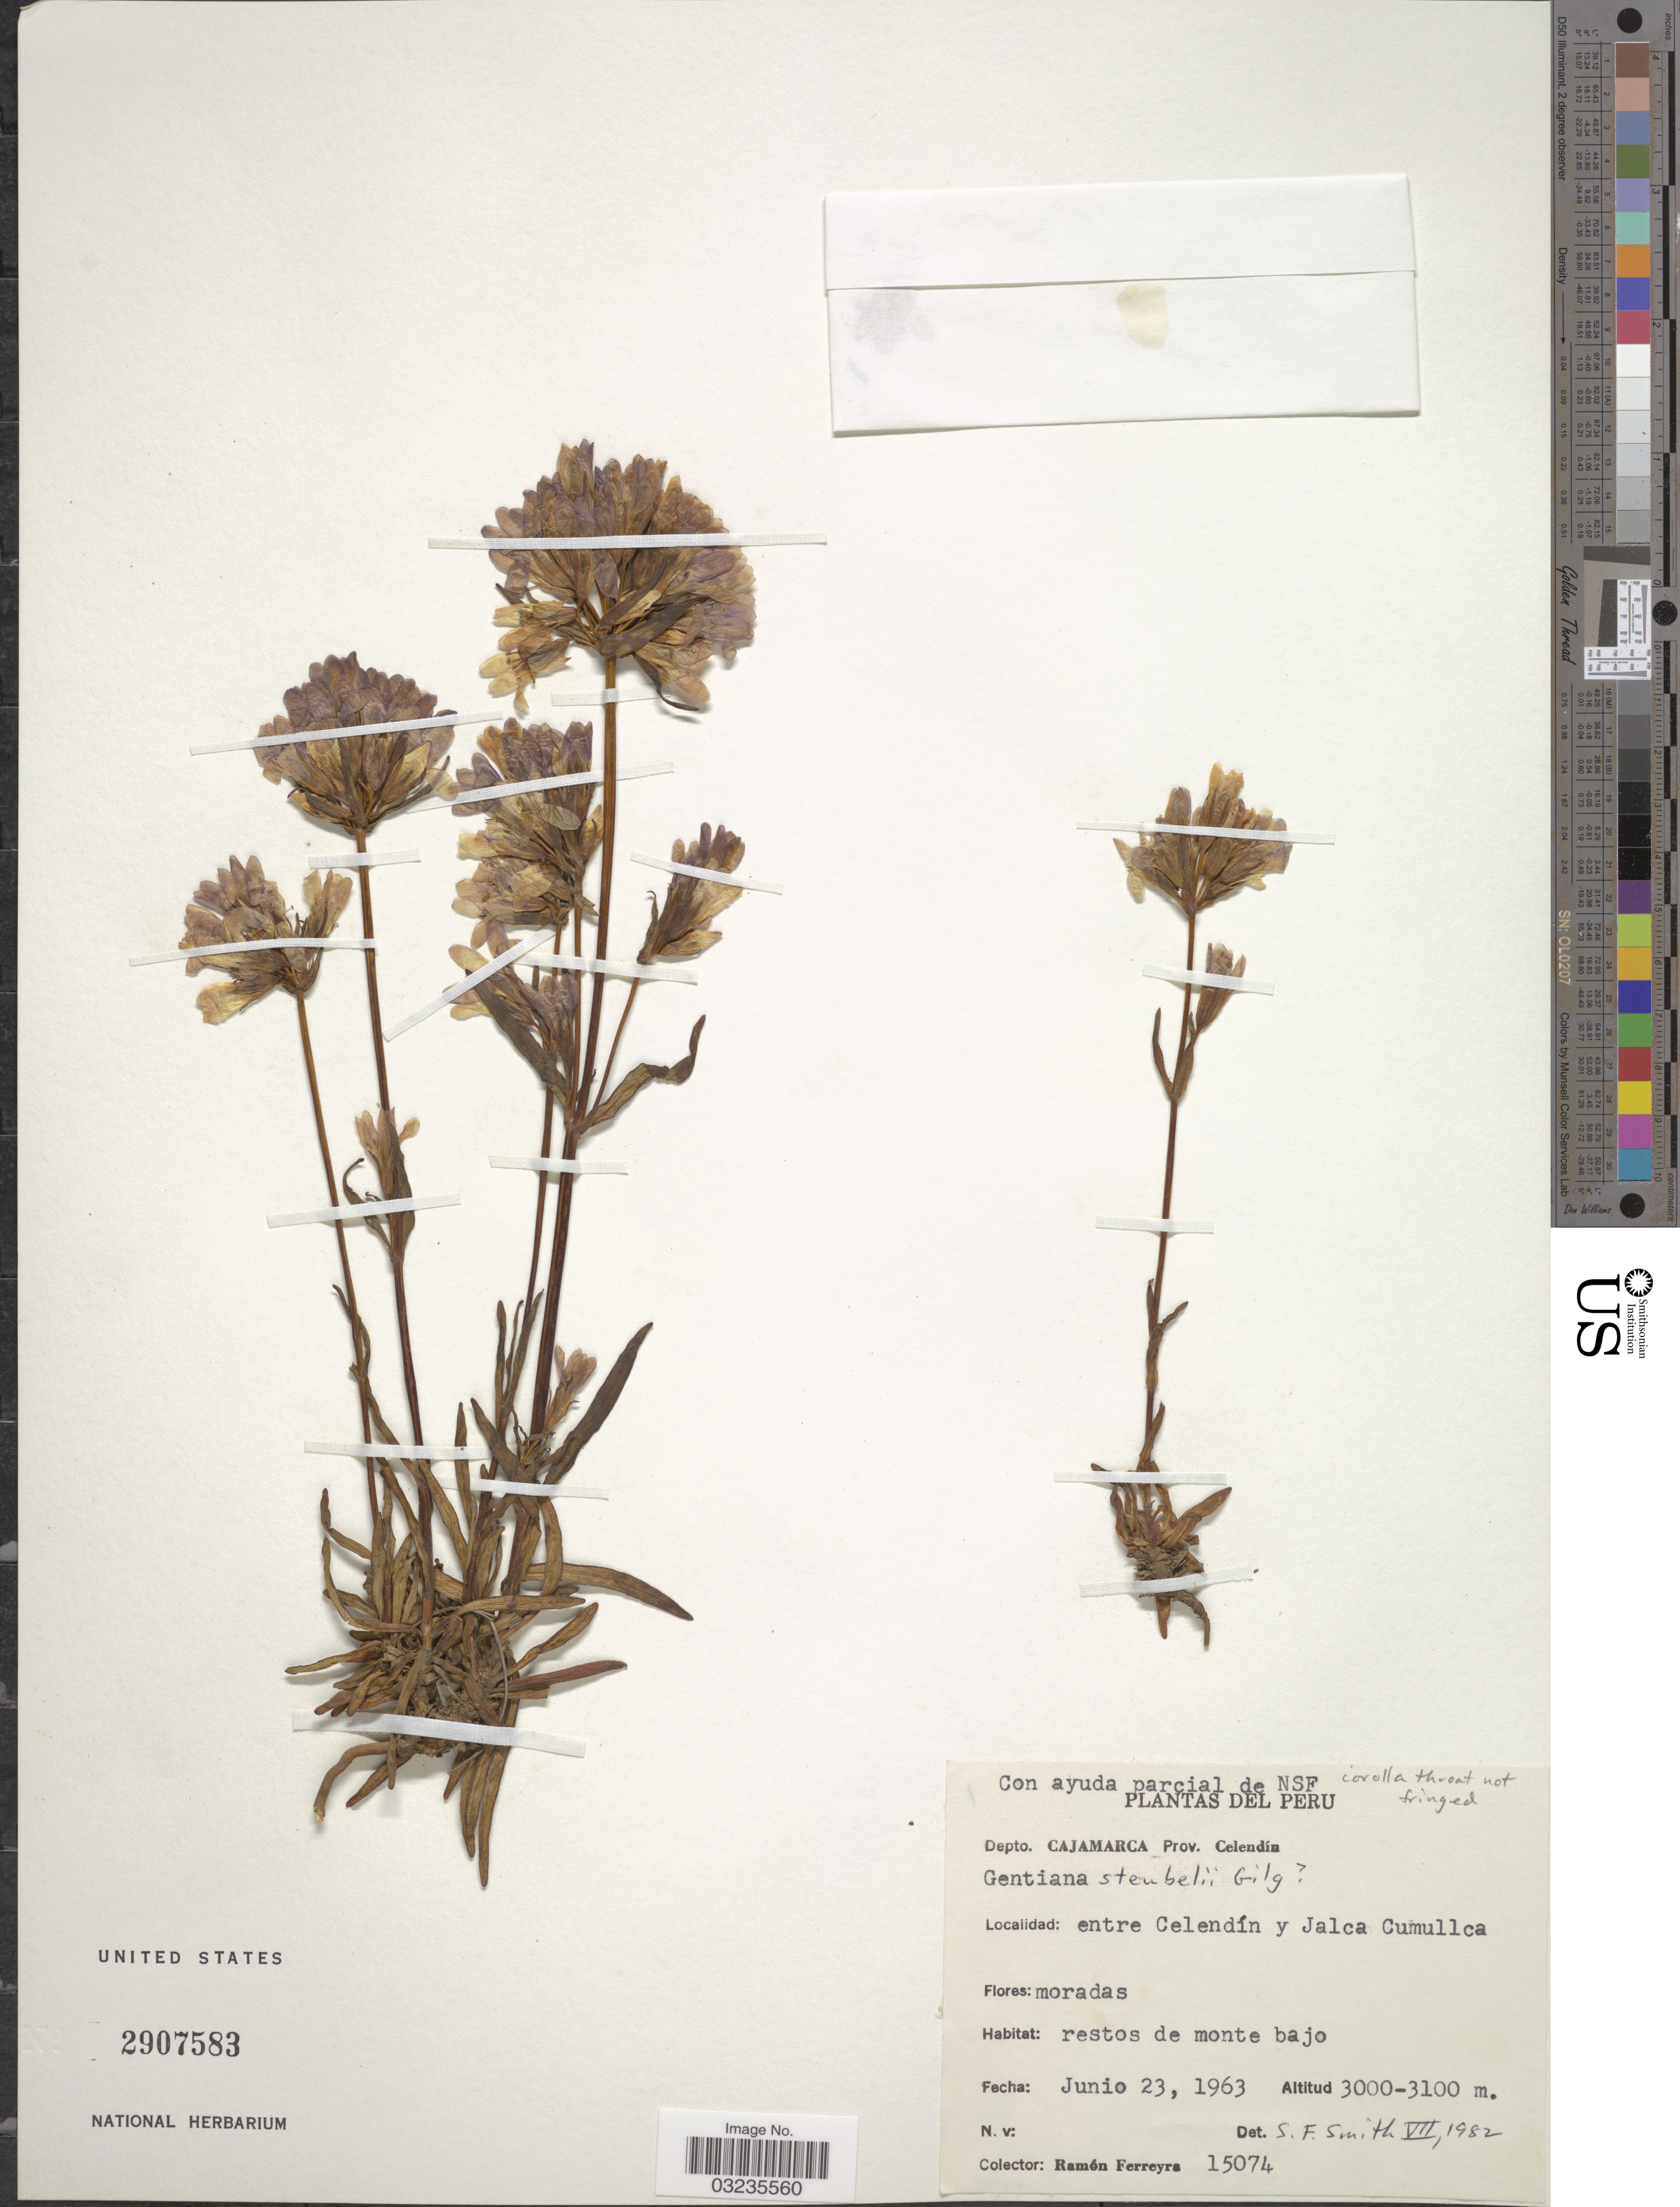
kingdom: Plantae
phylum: Tracheophyta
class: Magnoliopsida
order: Gentianales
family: Gentianaceae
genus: Gentiana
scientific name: Gentiana stuebelii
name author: Gilg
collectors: R. A. Ferreyra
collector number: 15074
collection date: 1963-06-23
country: Peru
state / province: Cajamarca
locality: Depto. Cajamarca Prov. Celendín. Entre Celendín y Jalca Cumullca.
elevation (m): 3000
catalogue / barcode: US 2907583